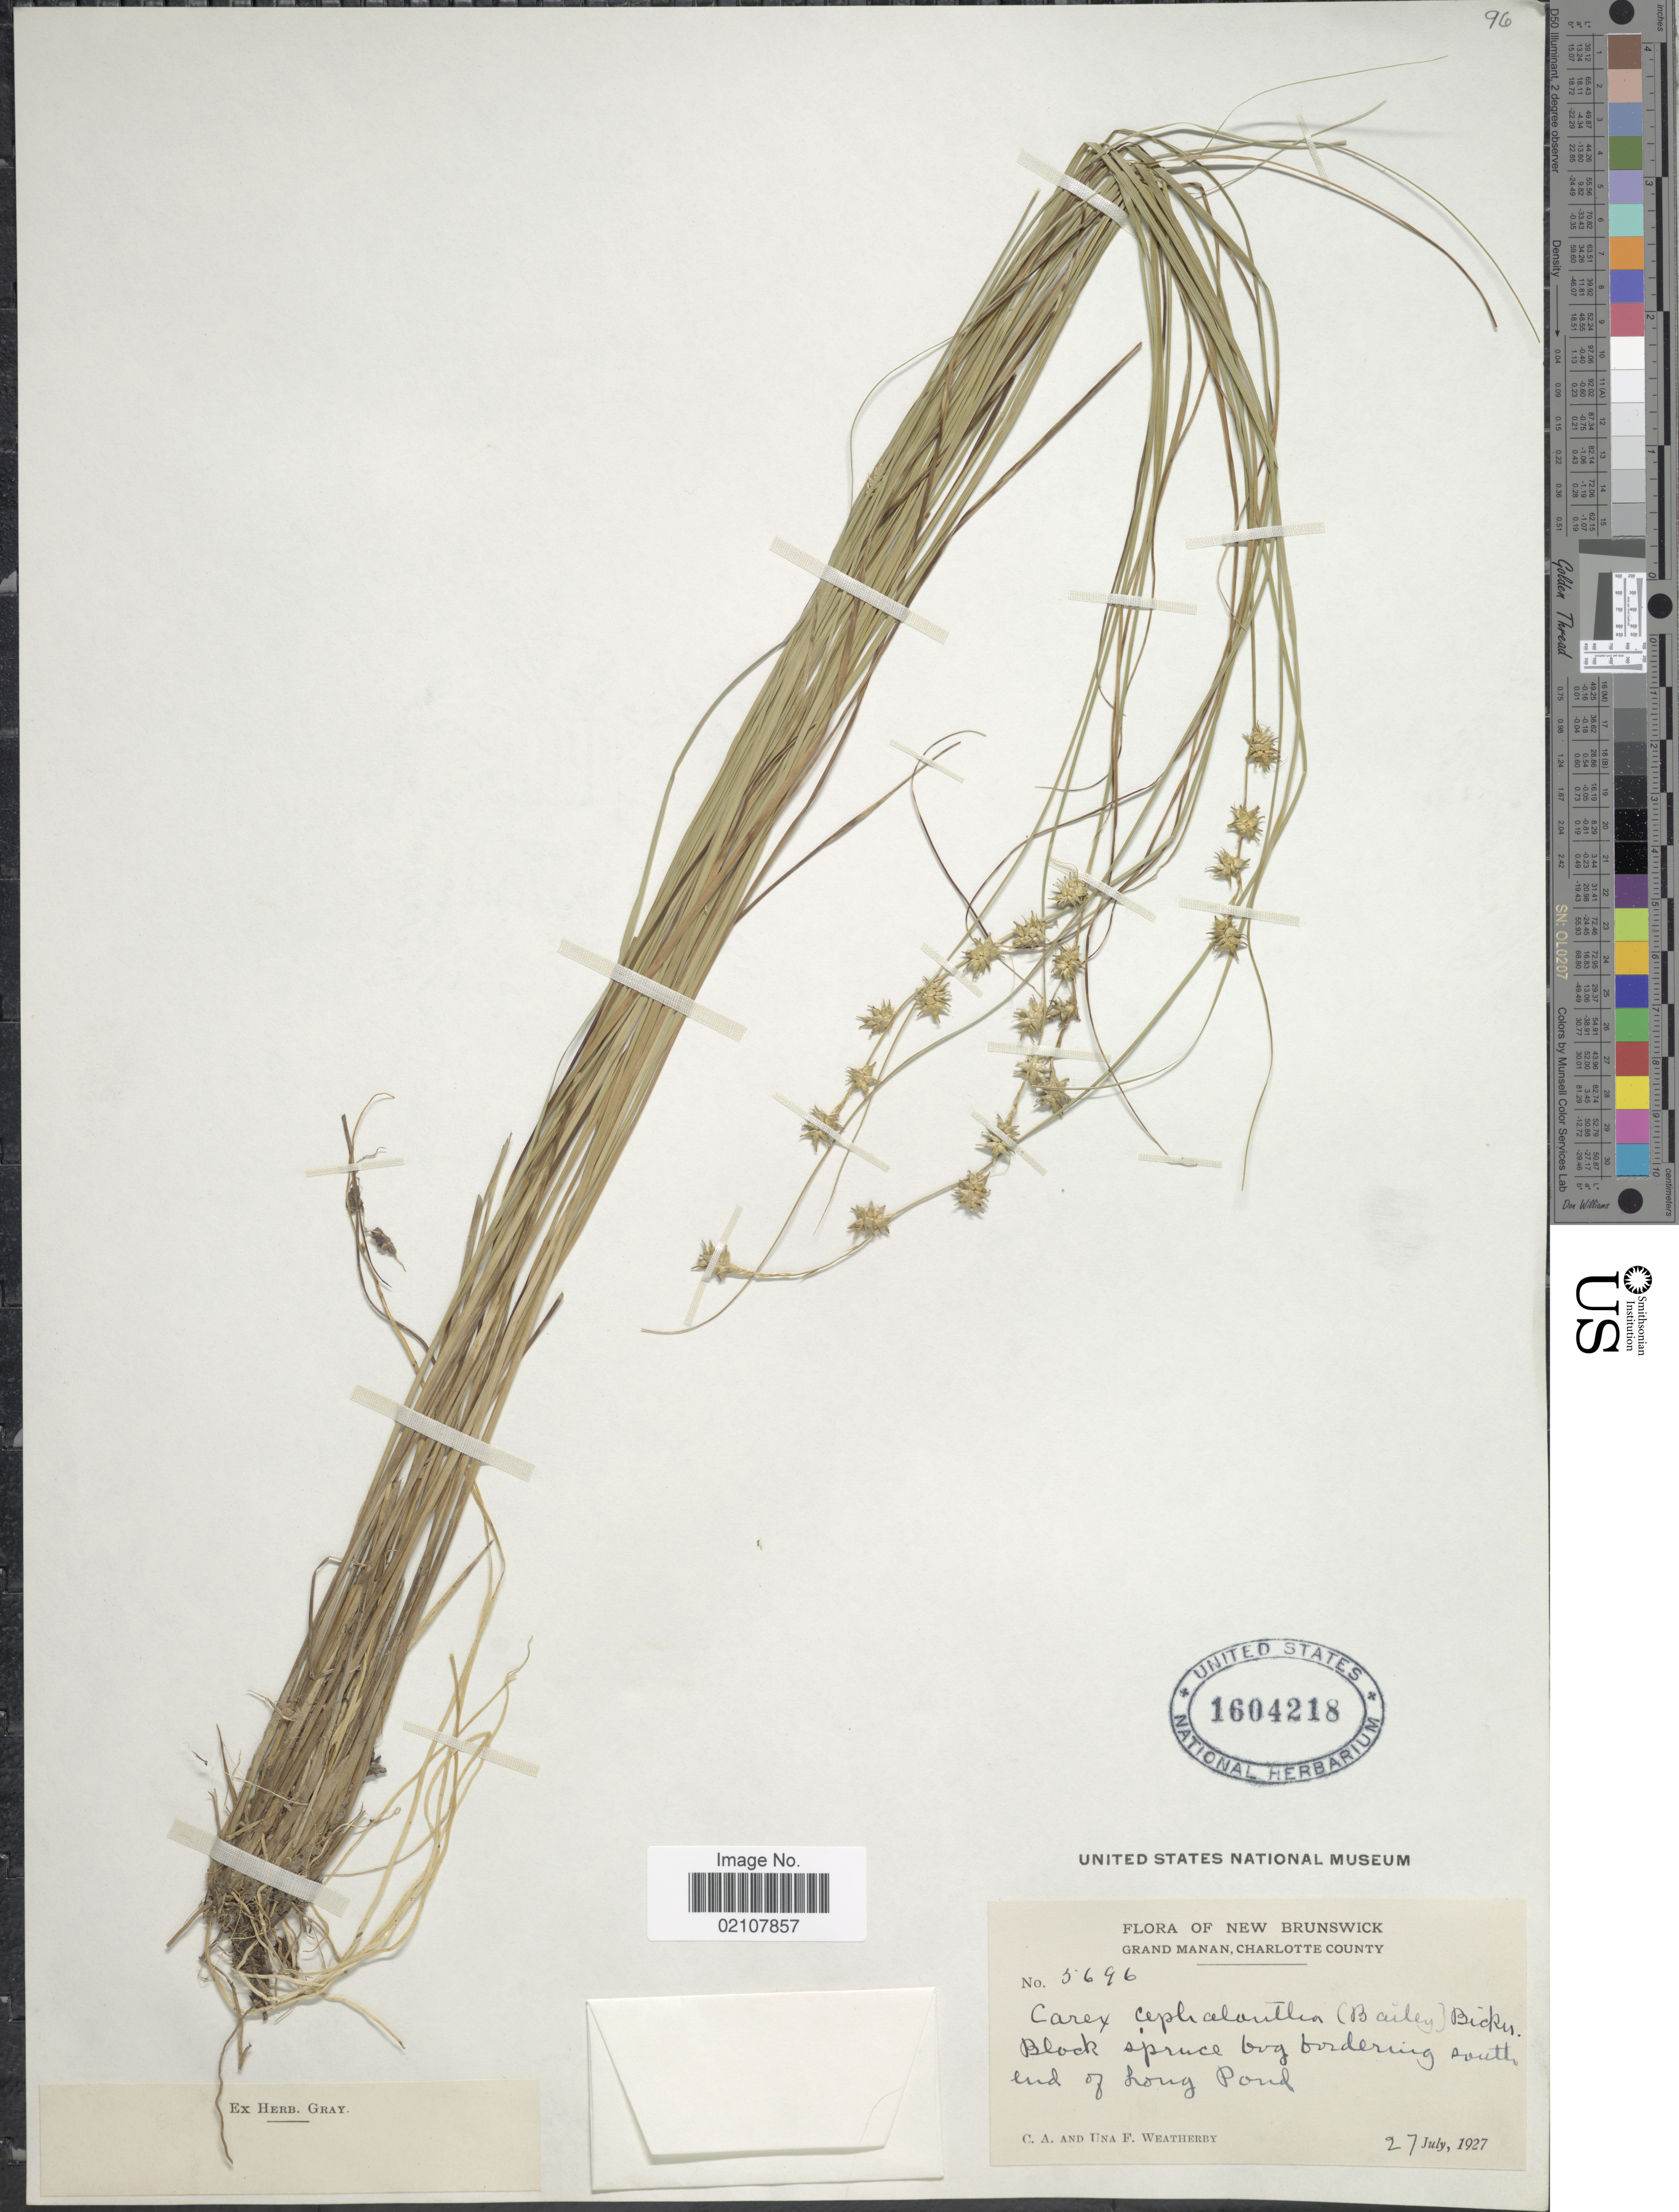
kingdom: Plantae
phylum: Tracheophyta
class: Liliopsida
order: Poales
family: Cyperaceae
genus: Carex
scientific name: Carex echinata subsp. echinata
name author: Murray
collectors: C. A. Weatherby & U. Weatherby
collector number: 5696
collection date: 1927-07-27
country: Canada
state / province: New Brunswick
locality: Grand Manan, Charlotte County, Block spruce bog bordering south end of Long Pond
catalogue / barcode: US 1604218